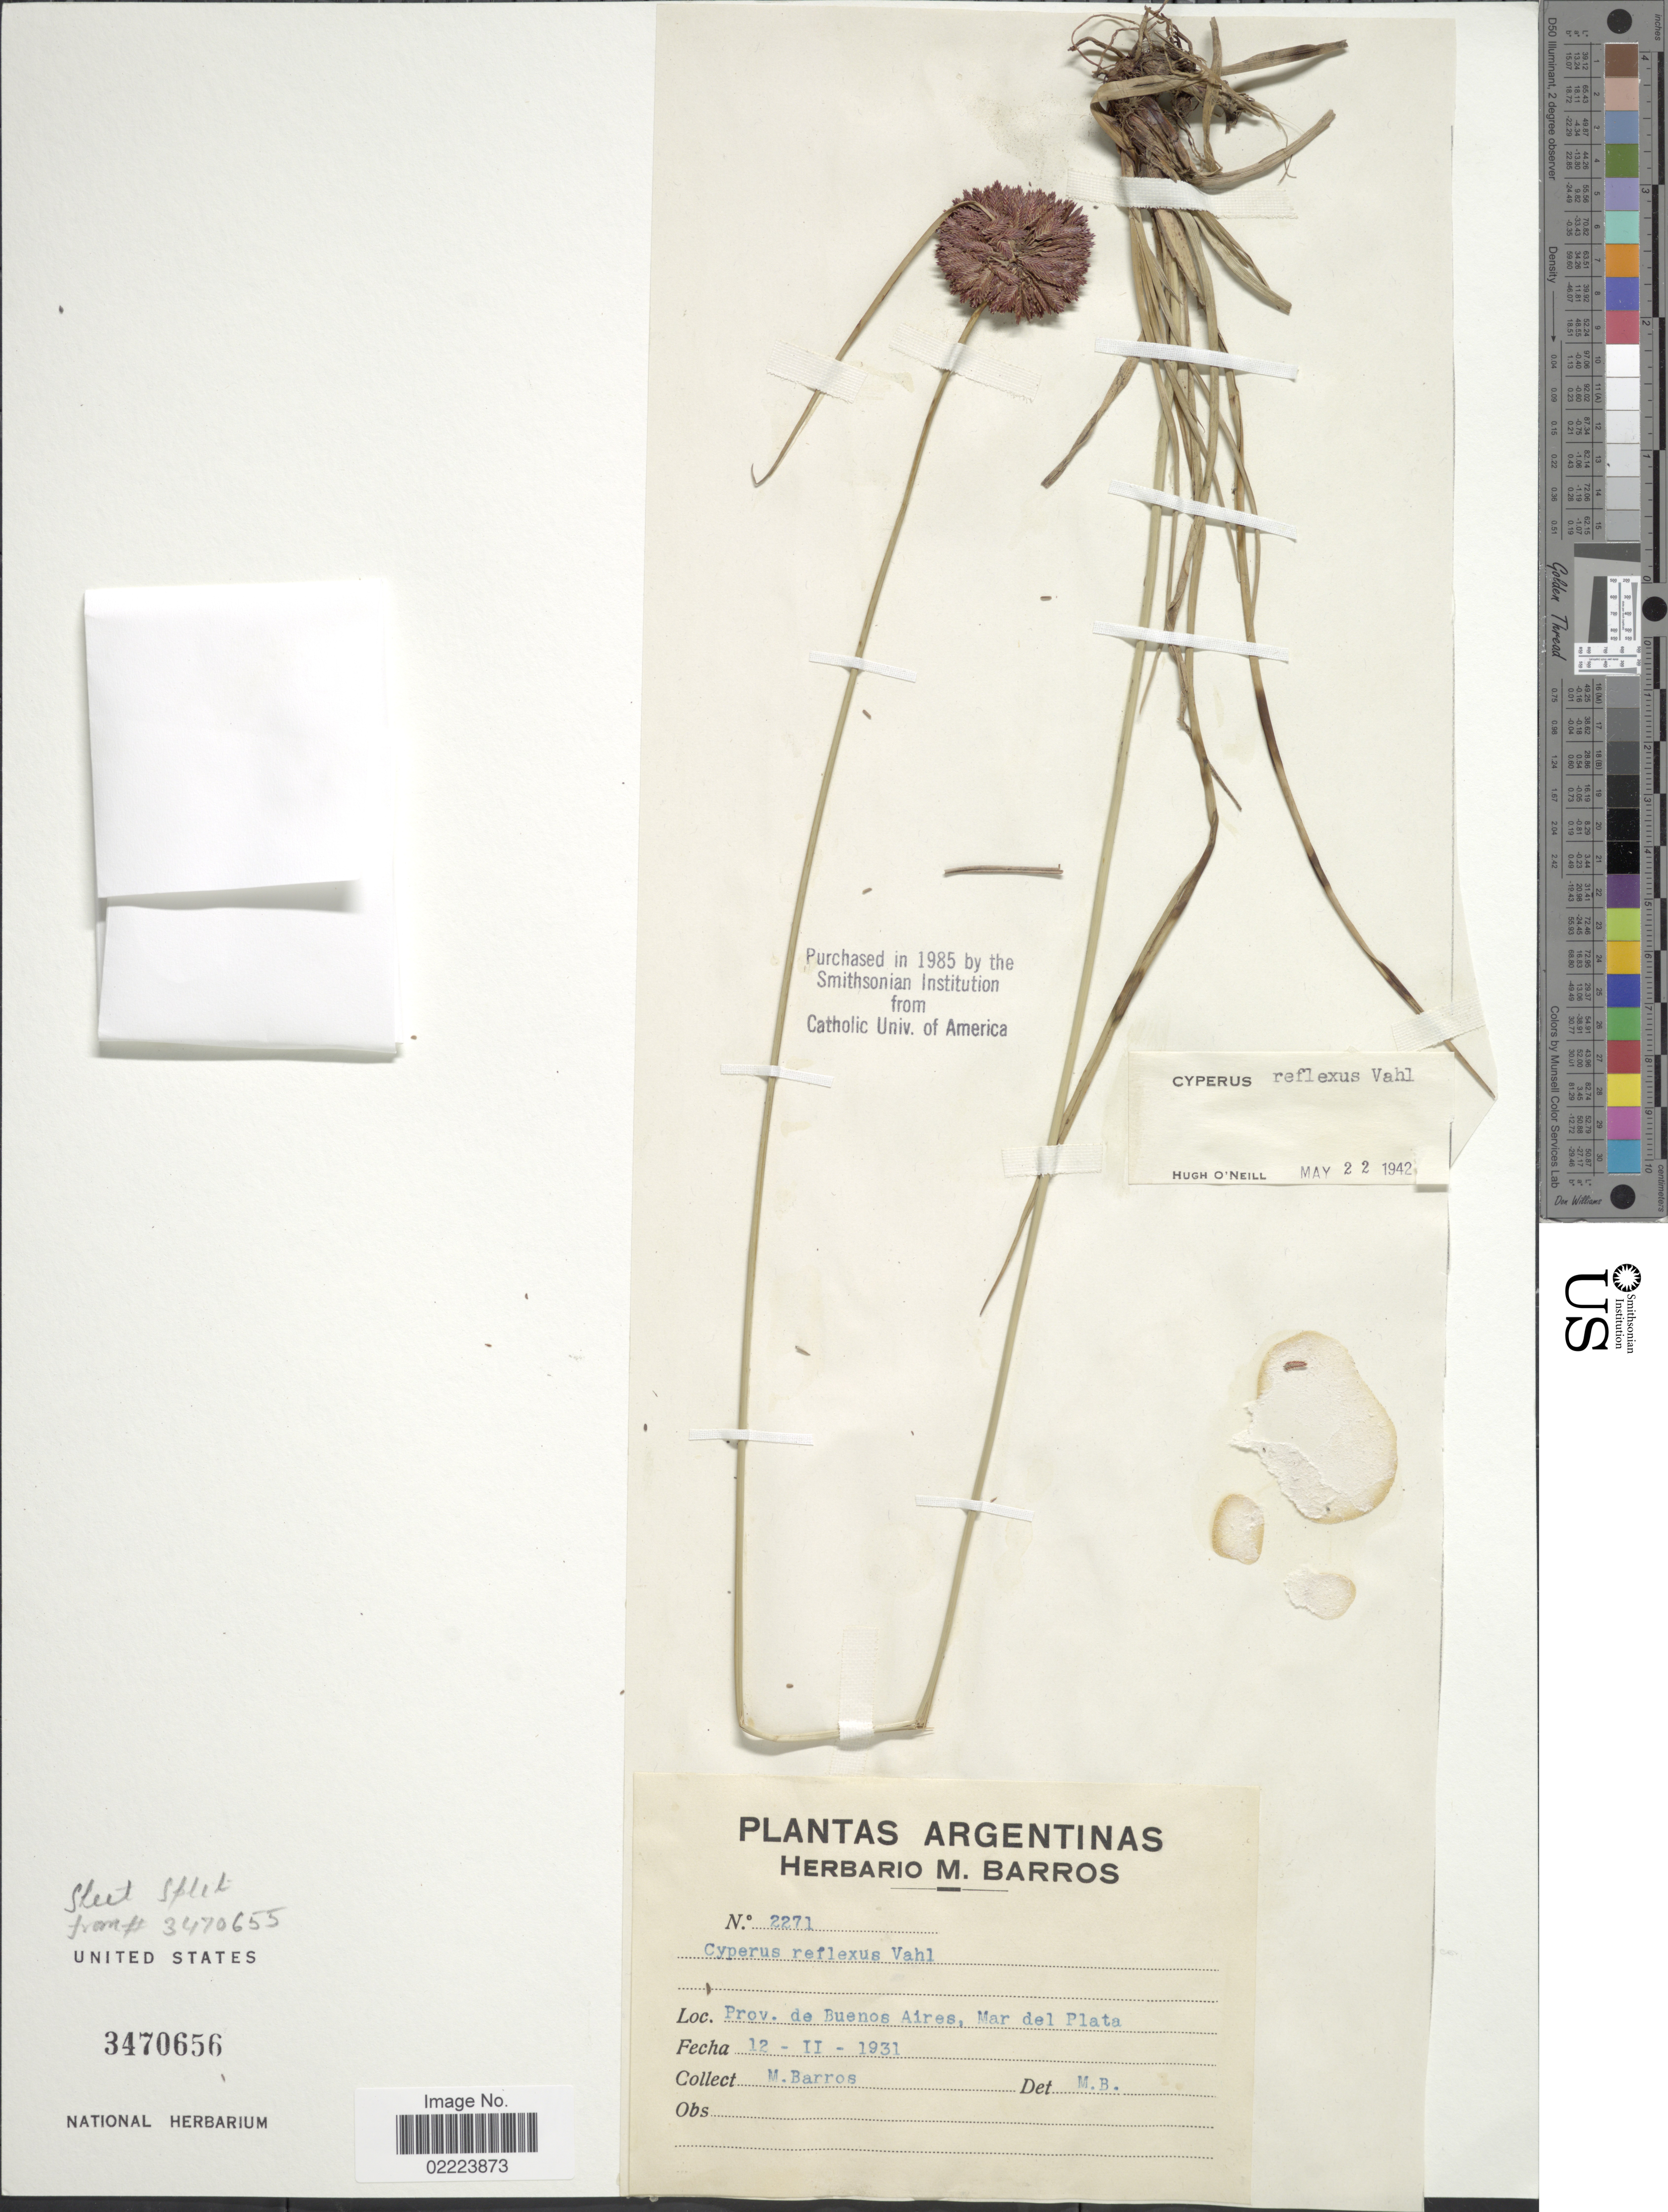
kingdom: Plantae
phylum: Tracheophyta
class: Liliopsida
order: Poales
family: Cyperaceae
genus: Cyperus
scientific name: Cyperus reflexus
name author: Vahl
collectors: M. Barros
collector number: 2271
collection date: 1931-02-12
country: Argentina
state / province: Buenos Aires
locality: Prov. de Buenos Aires, Mar del Plata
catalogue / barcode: US 3470656